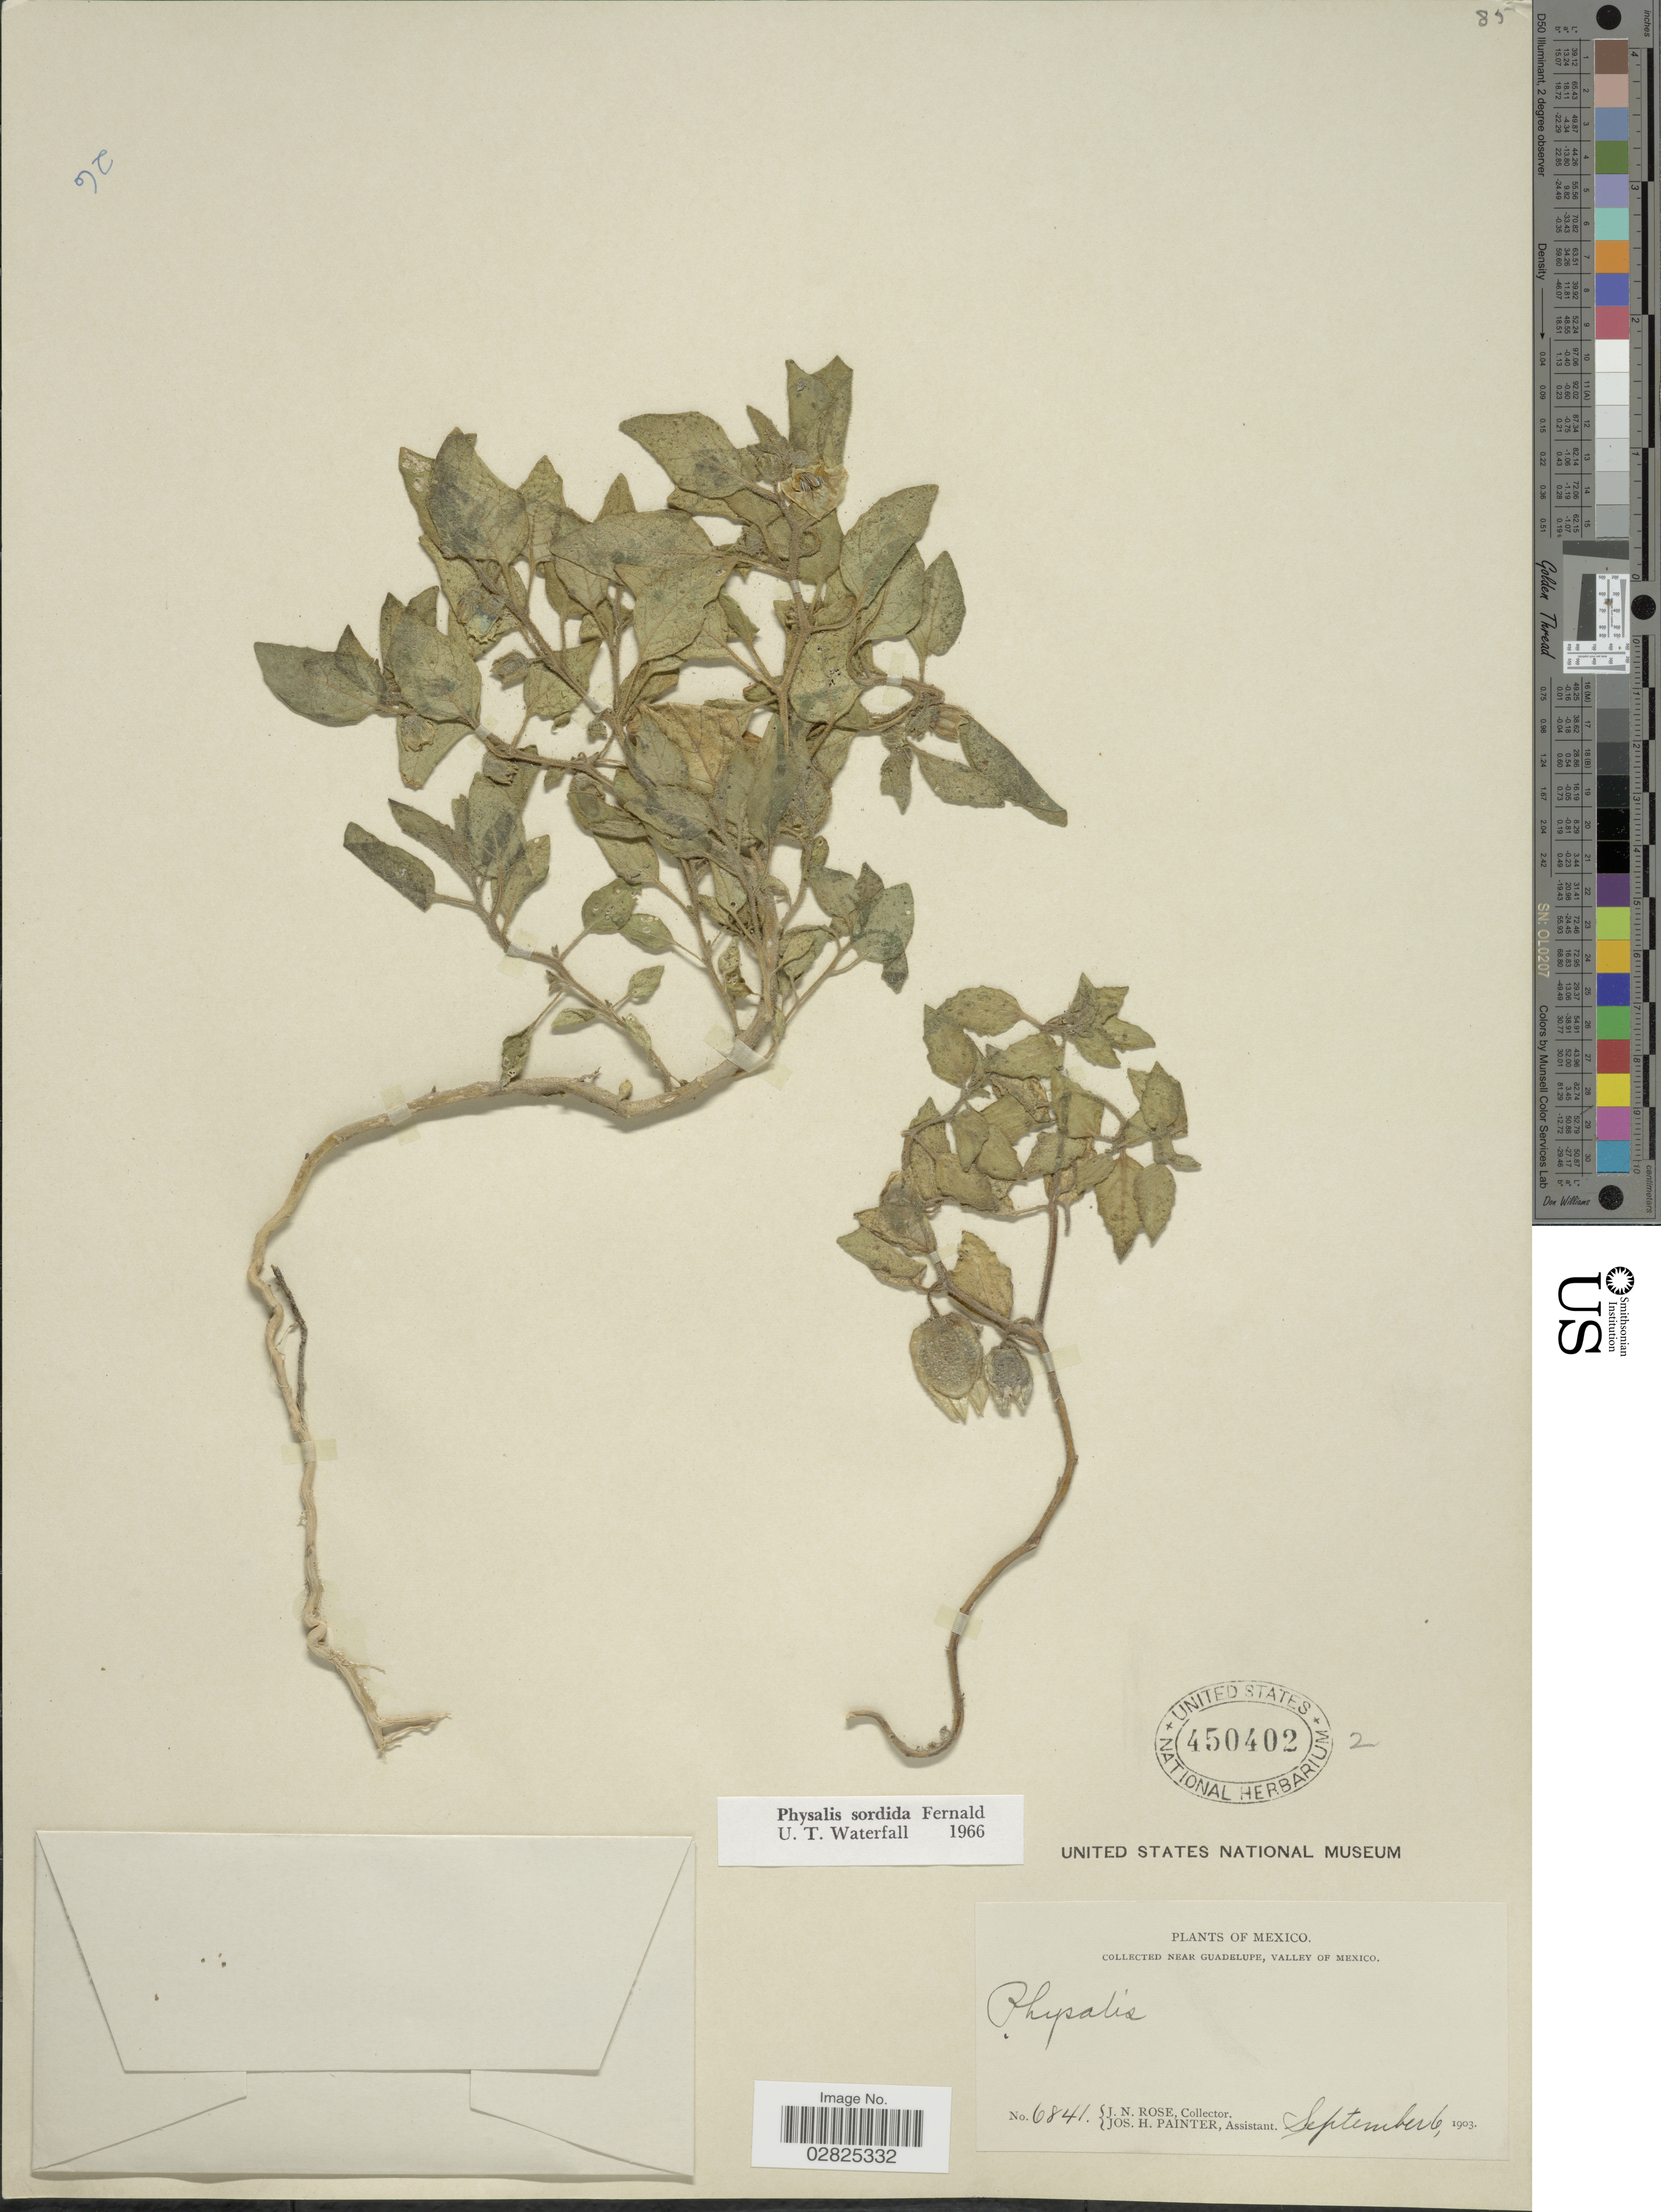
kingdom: Plantae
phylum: Tracheophyta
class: Magnoliopsida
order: Solanales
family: Solanaceae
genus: Physalis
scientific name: Physalis sordida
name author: Fernald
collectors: J. N. Rose & J. H. Painter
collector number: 6841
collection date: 1903-09-06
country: Mexico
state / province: Baja California Norte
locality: Near Guadelupe, Valley of Mexico.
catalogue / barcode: US 450402